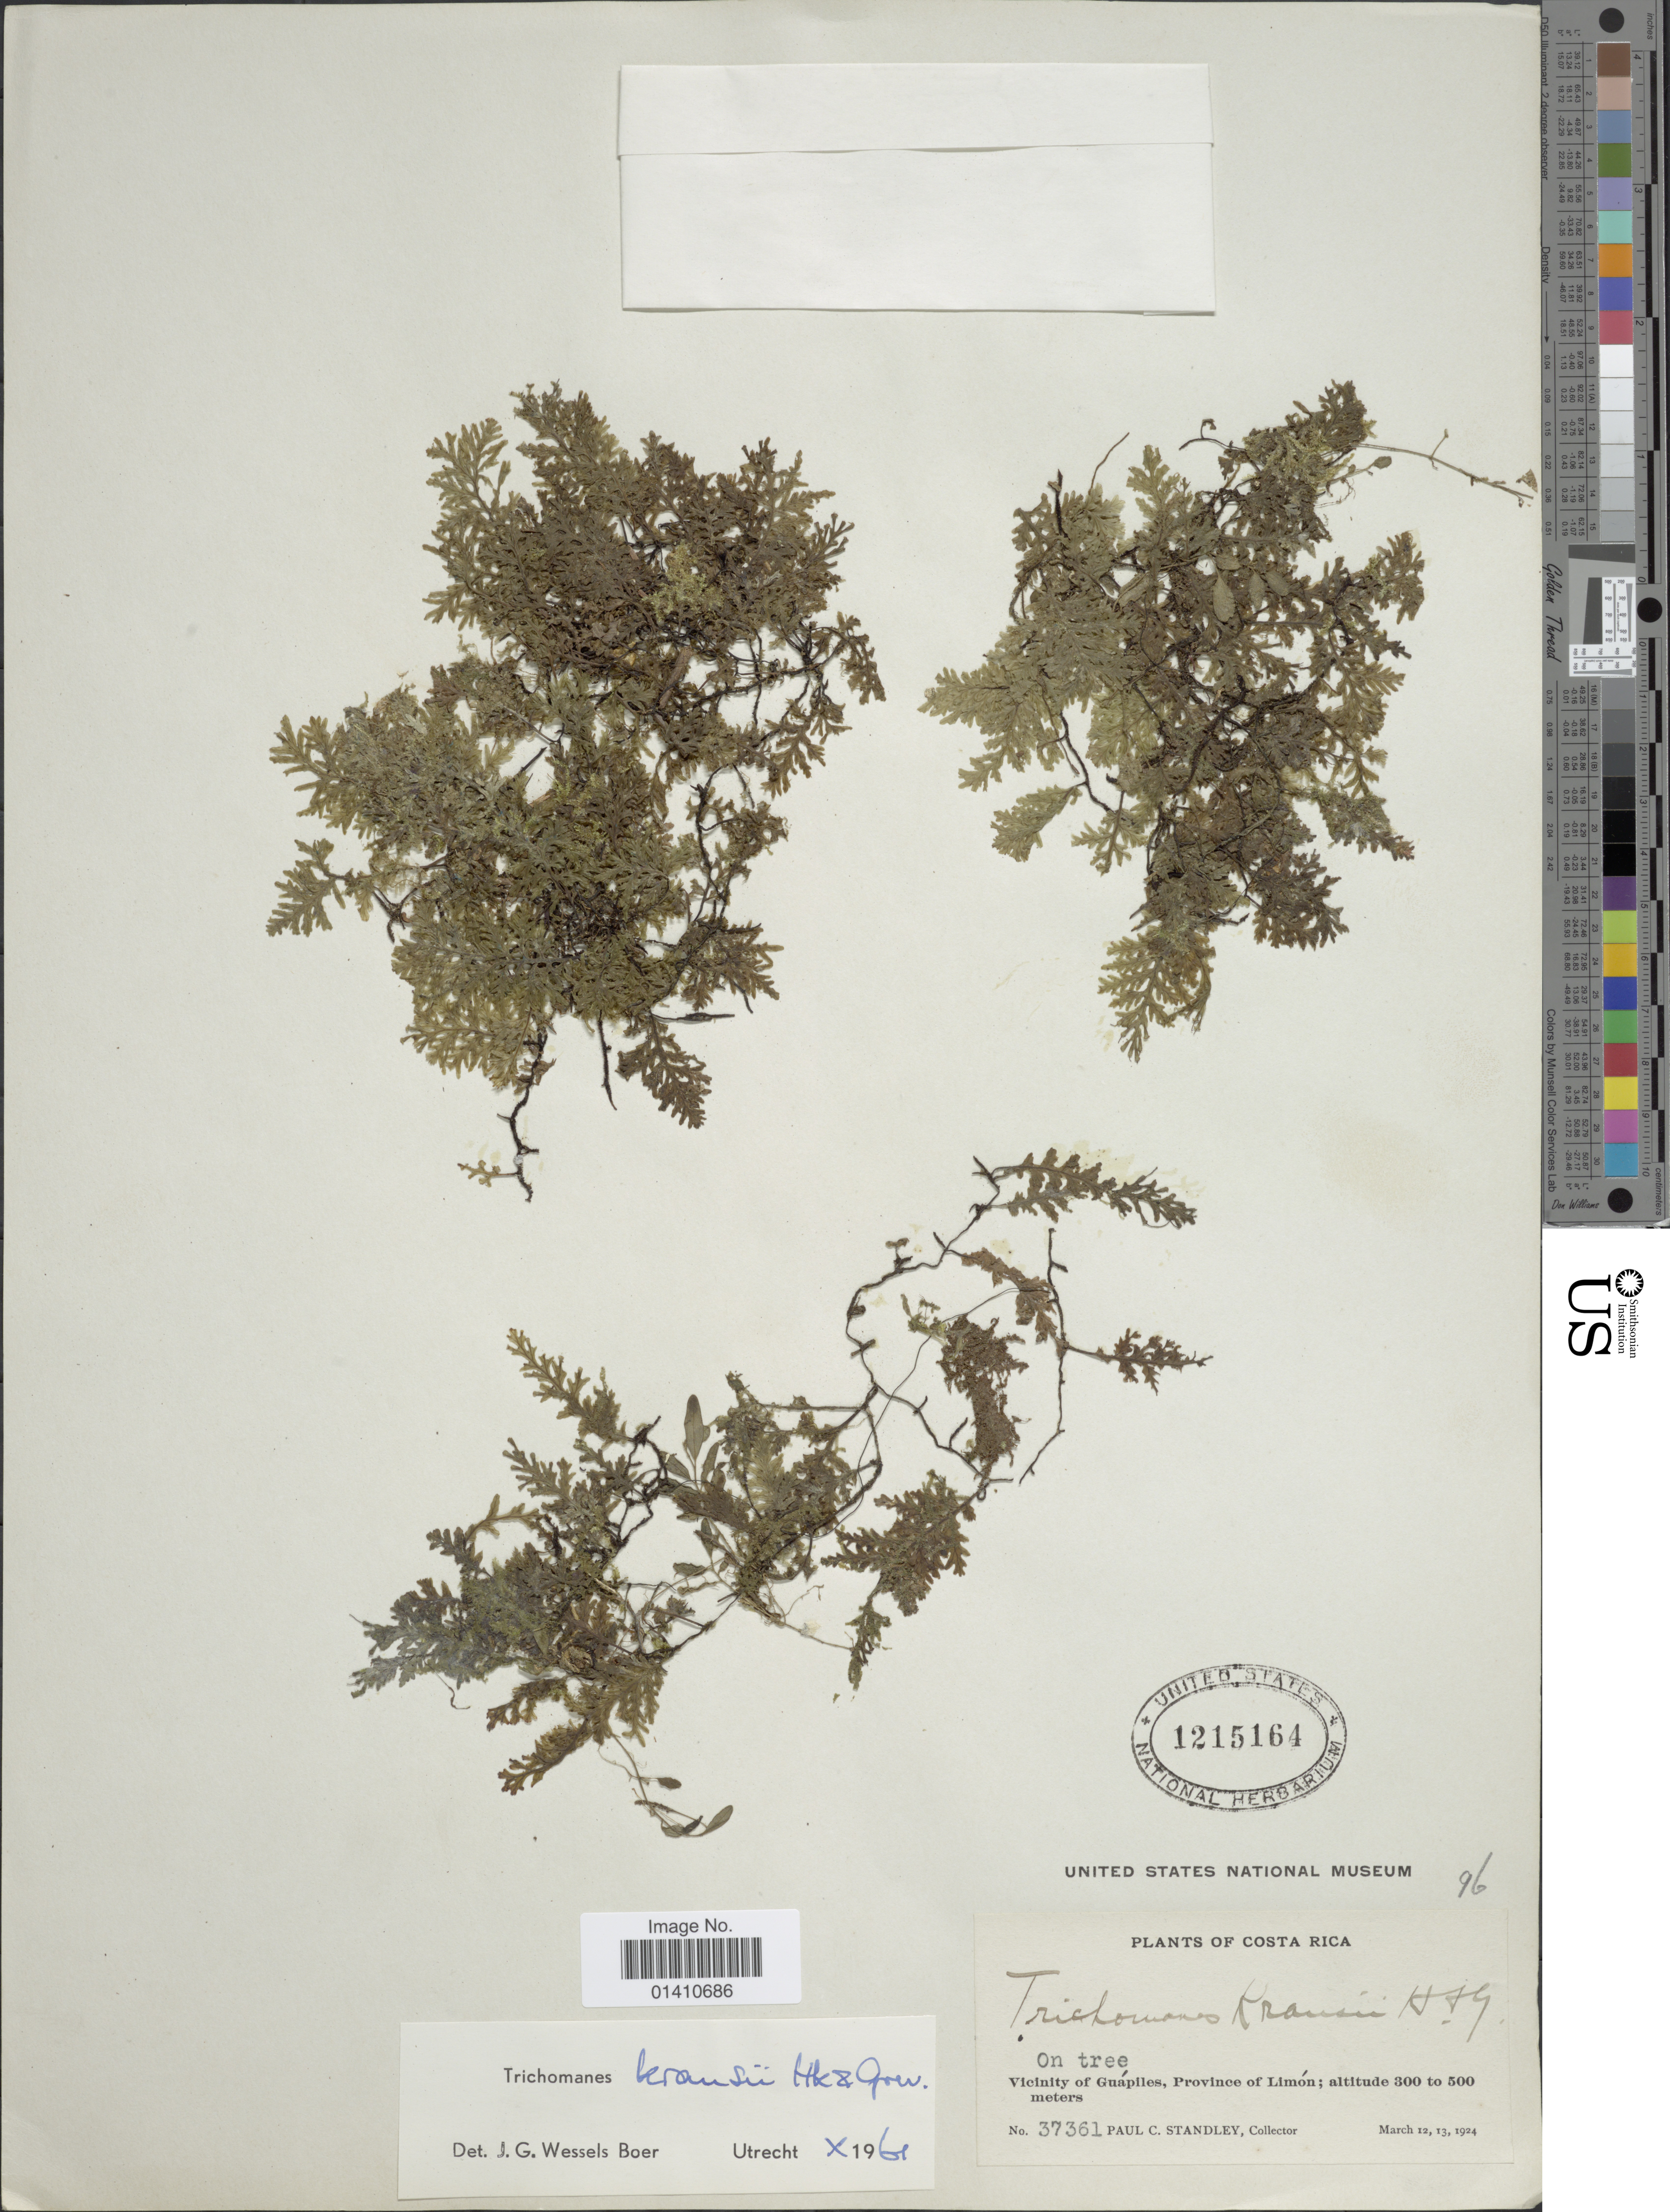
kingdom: Plantae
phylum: Tracheophyta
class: Polypodiopsida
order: Hymenophyllales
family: Hymenophyllaceae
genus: Didymoglossum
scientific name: Didymoglossum kraussii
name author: (Hook. & Grev.) C. Presl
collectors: P. C. Standley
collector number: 37361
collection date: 1924-03-12/1924-03-13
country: Costa Rica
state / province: Limón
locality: Vicinity of Guapiles, Province of Limon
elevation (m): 300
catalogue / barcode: US 1215164